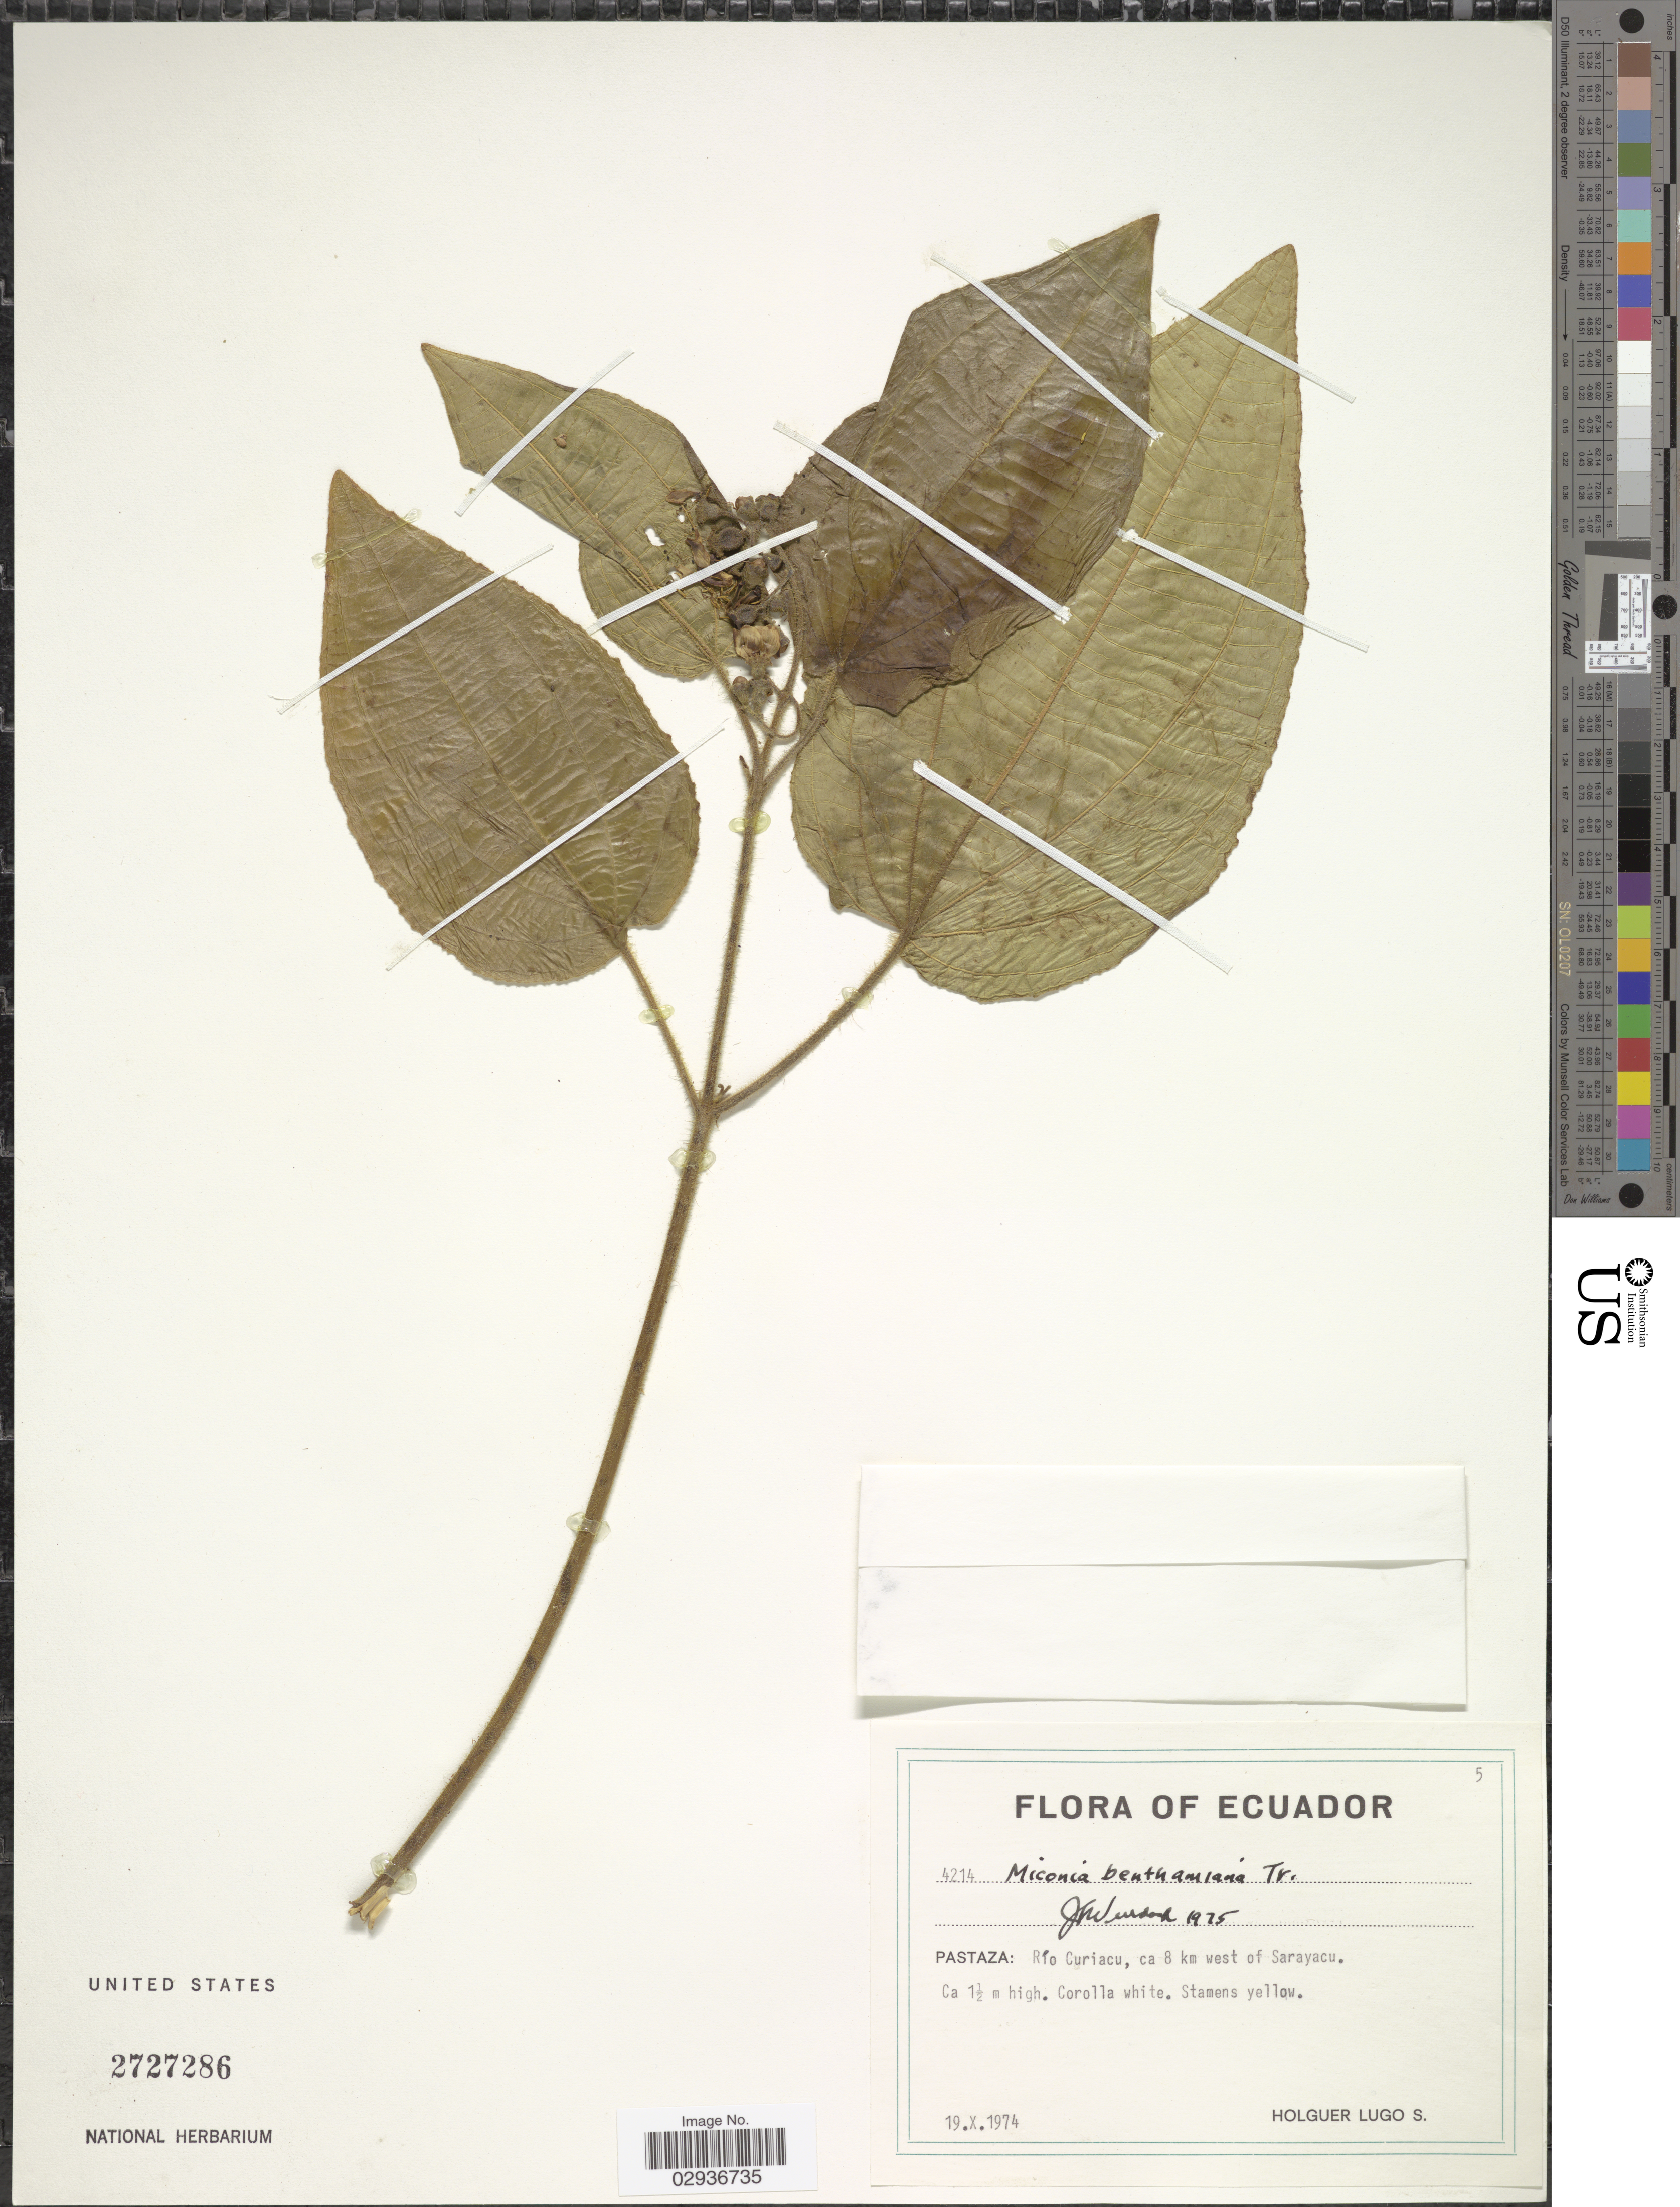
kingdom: Plantae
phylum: Tracheophyta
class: Magnoliopsida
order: Myrtales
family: Melastomataceae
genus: Miconia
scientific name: Miconia benthamiana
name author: Triana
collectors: H. Lugo S.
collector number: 4214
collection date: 1974-10-19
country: Ecuador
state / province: Pastaza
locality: Río Curiacu, ca. 8 km west of Sarayacu.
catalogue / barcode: US 2727286